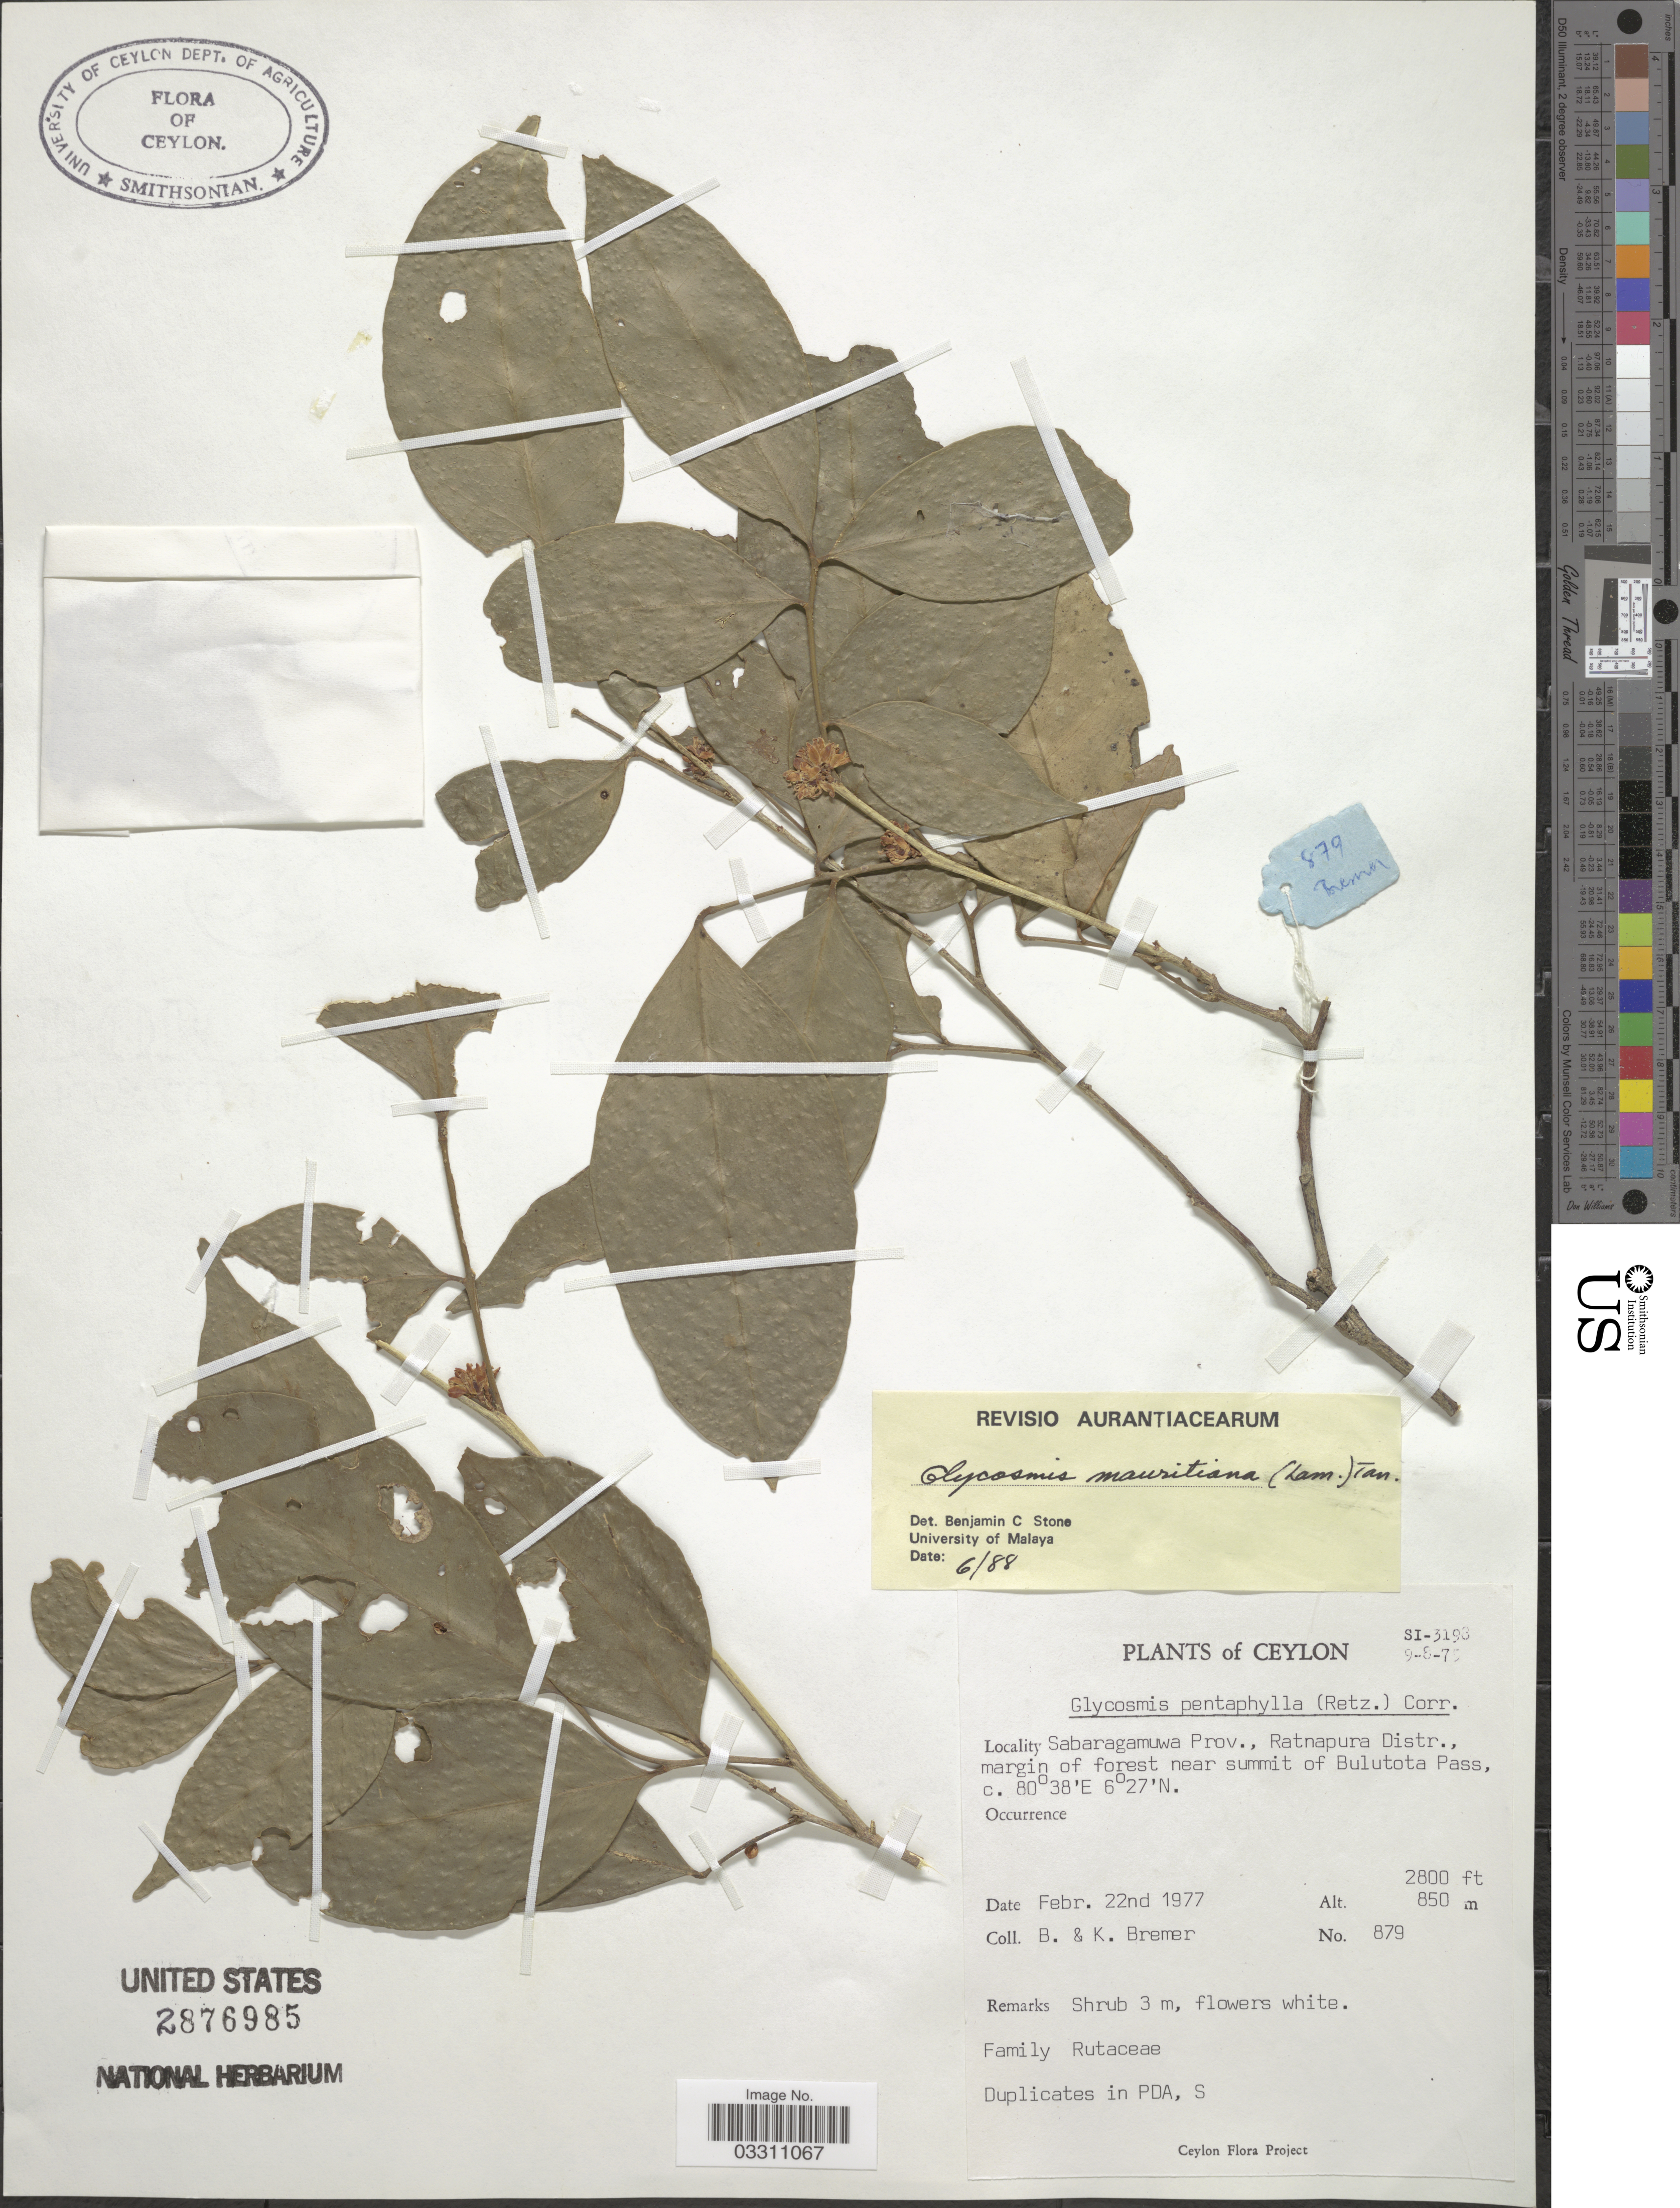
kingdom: Plantae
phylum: Tracheophyta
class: Magnoliopsida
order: Sapindales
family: Rutaceae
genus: Glycosmis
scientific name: Glycosmis mauritiana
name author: (Lamkey) Tanaka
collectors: B. Bremer & K. Bremer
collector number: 879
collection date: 1977-02-22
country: Sri Lanka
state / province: Sabaragamuwa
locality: Ceylon, Ratnapura Distr., margin of forest near summit of Bulutota Pass.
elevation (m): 853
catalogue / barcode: US 2876985